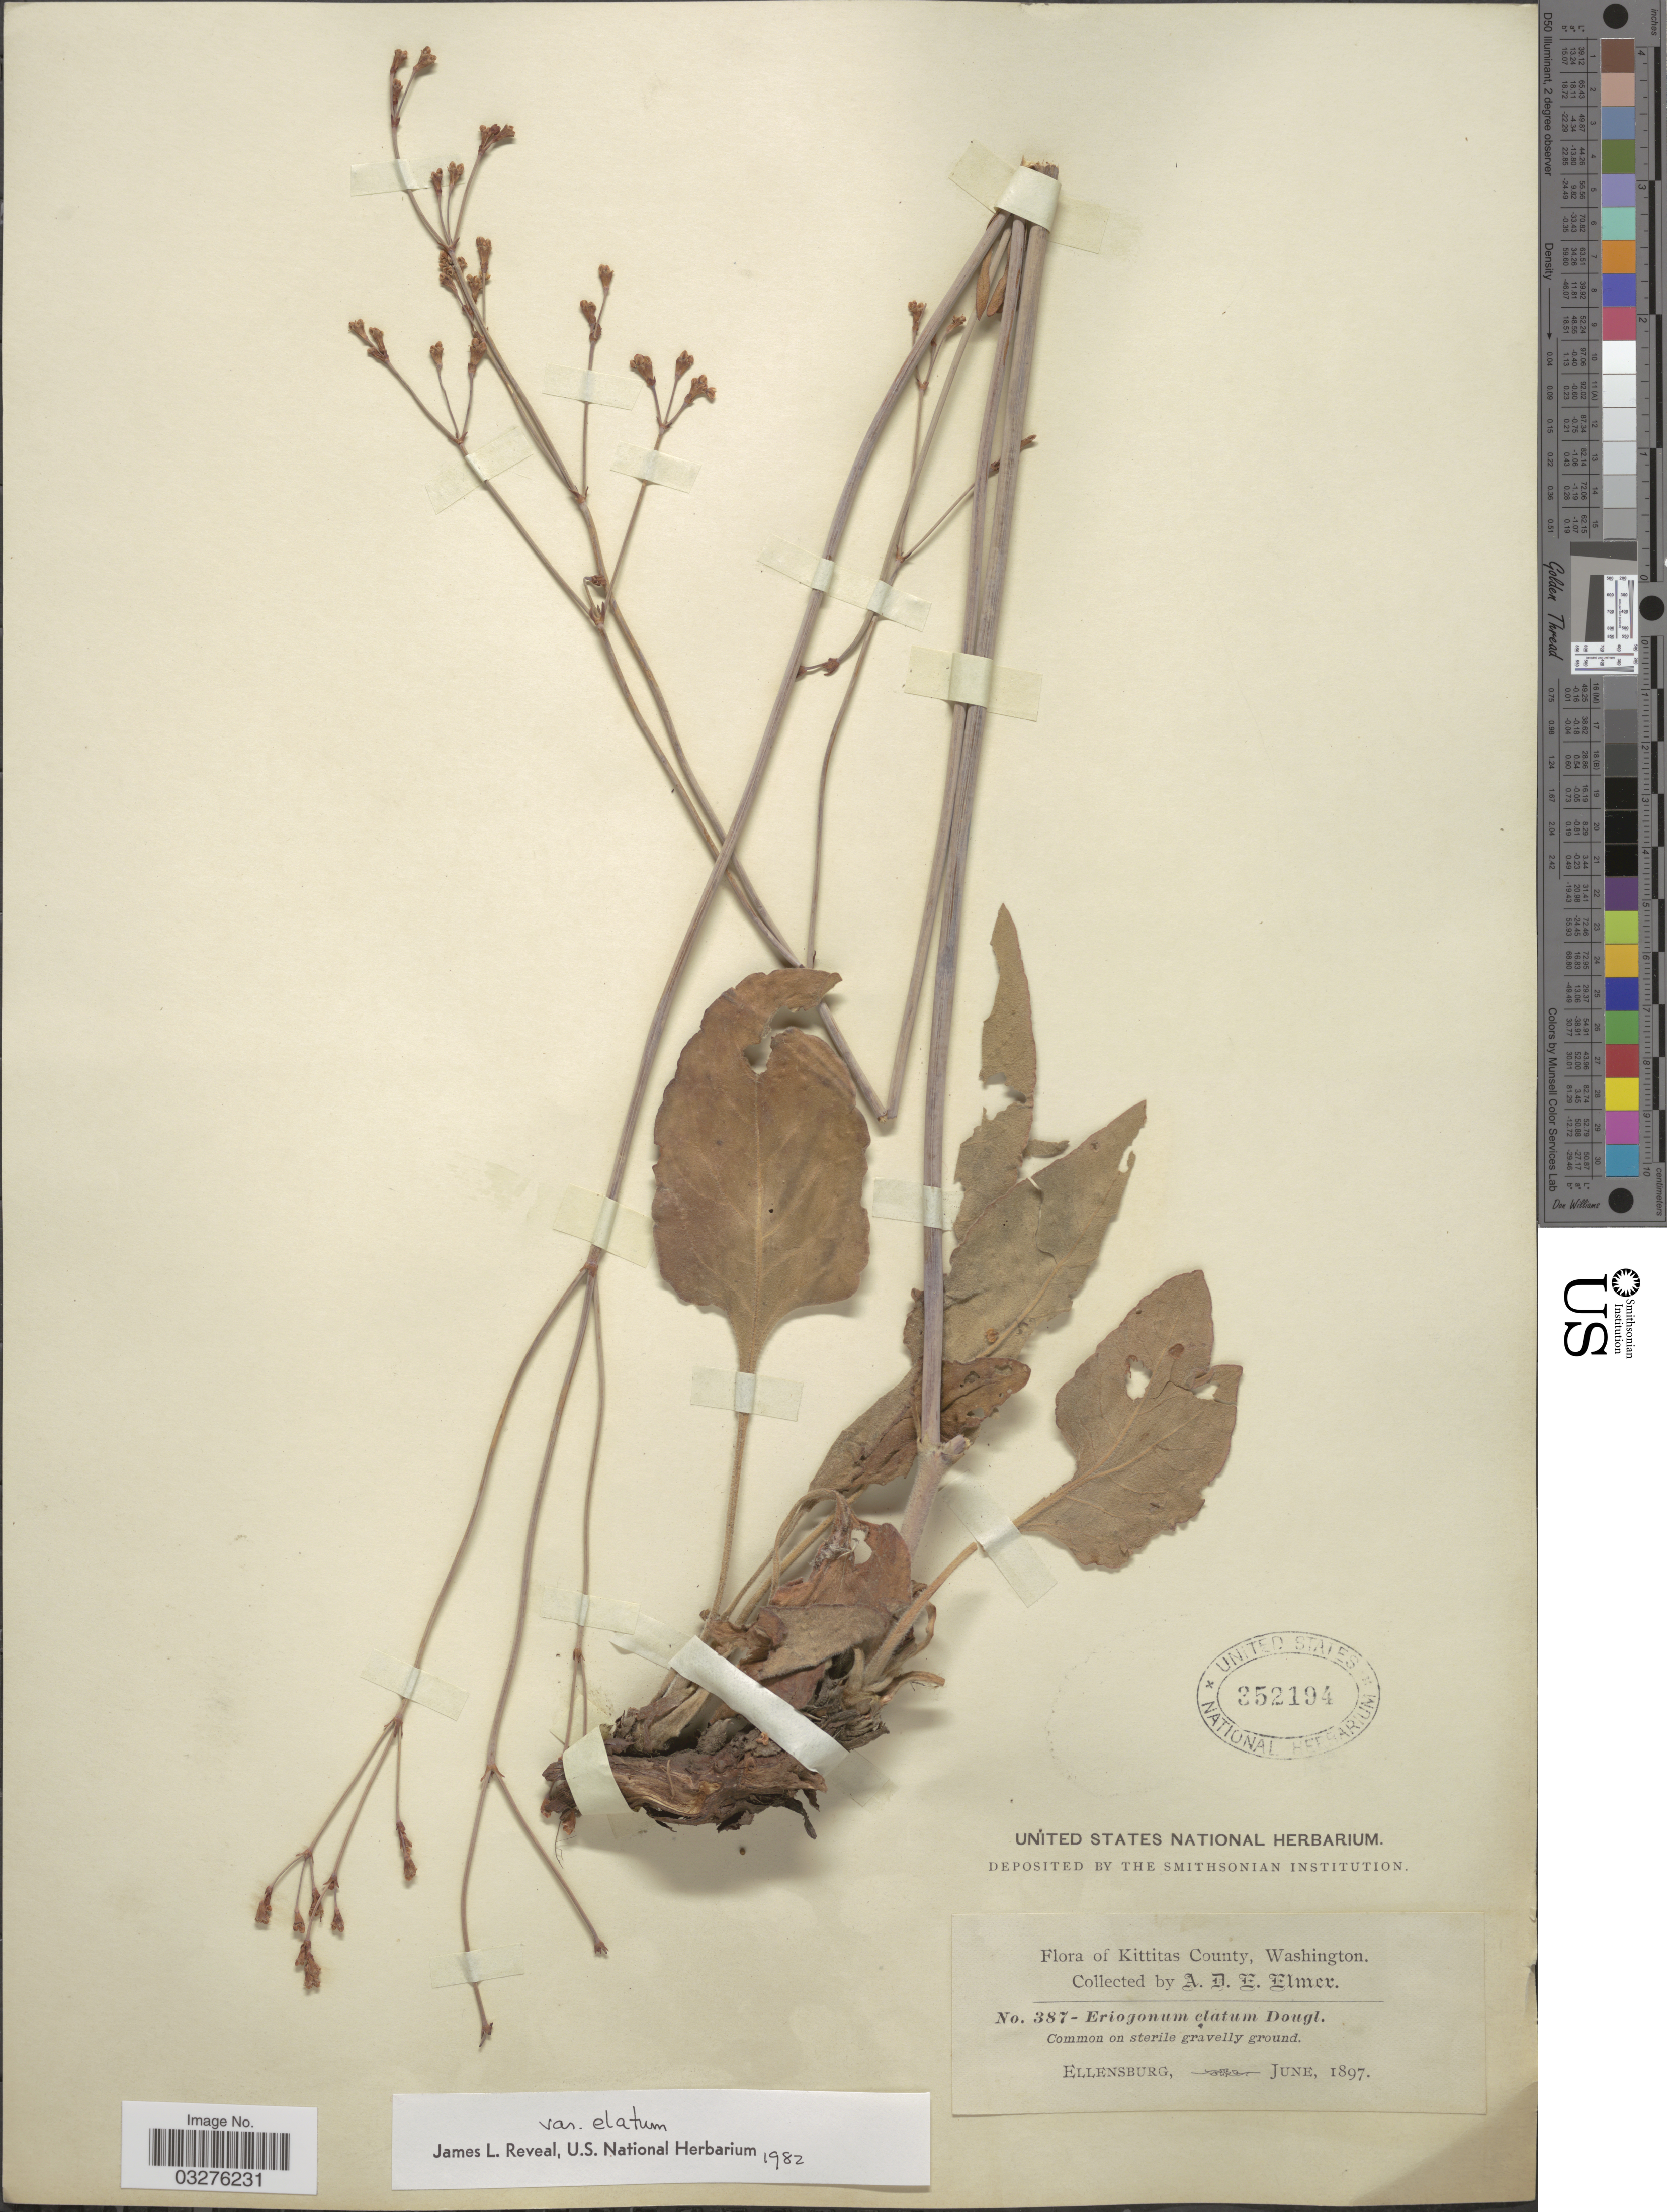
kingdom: Plantae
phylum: Tracheophyta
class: Magnoliopsida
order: Caryophyllales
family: Polygonaceae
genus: Eriogonum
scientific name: Eriogonum elatum var. elatum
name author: Douglas ex Benth.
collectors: A. D. E. Elmer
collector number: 387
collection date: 1897-06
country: United States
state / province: Washington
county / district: Kittitas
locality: Kittitas County, Ellensburg.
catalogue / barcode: US 352194